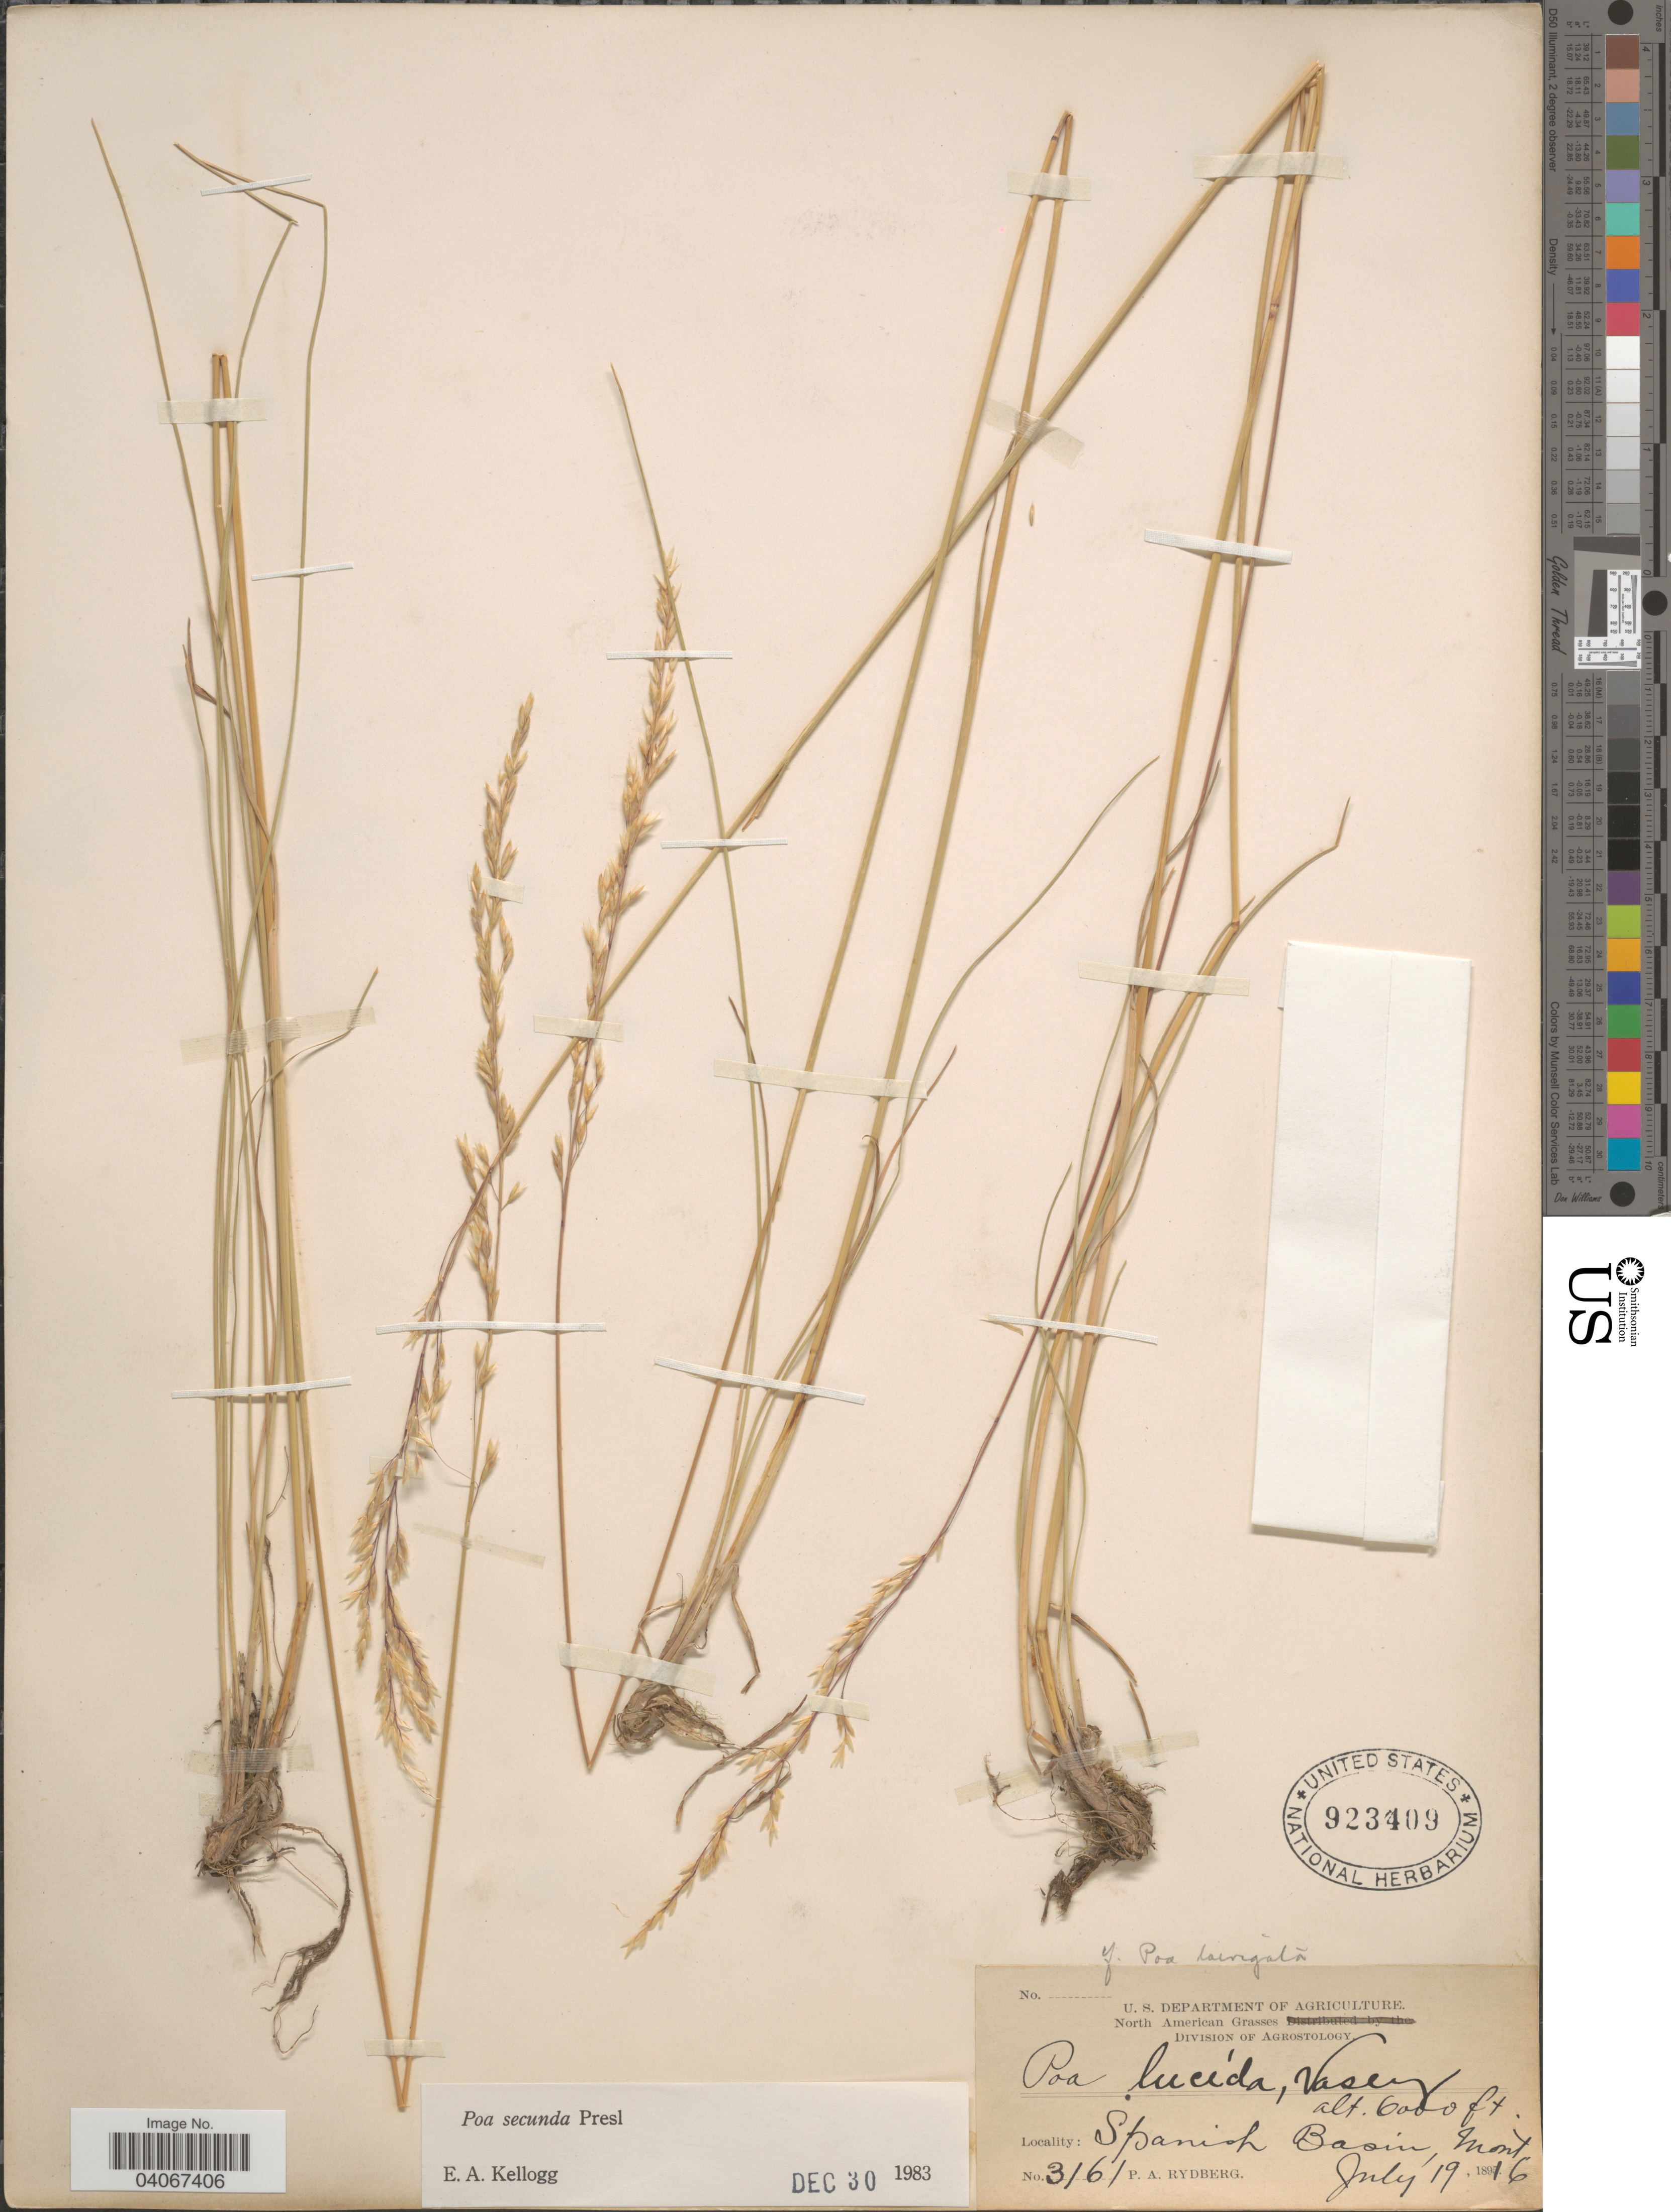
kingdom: Plantae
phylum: Tracheophyta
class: Liliopsida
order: Poales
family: Poaceae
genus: Poa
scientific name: Poa secunda subsp. secunda var. secunda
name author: J. Presl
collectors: P. A. Rydberg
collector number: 3161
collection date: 1816-07-19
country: United States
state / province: Montana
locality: Spanish Basin.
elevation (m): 1829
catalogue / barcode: US 923409